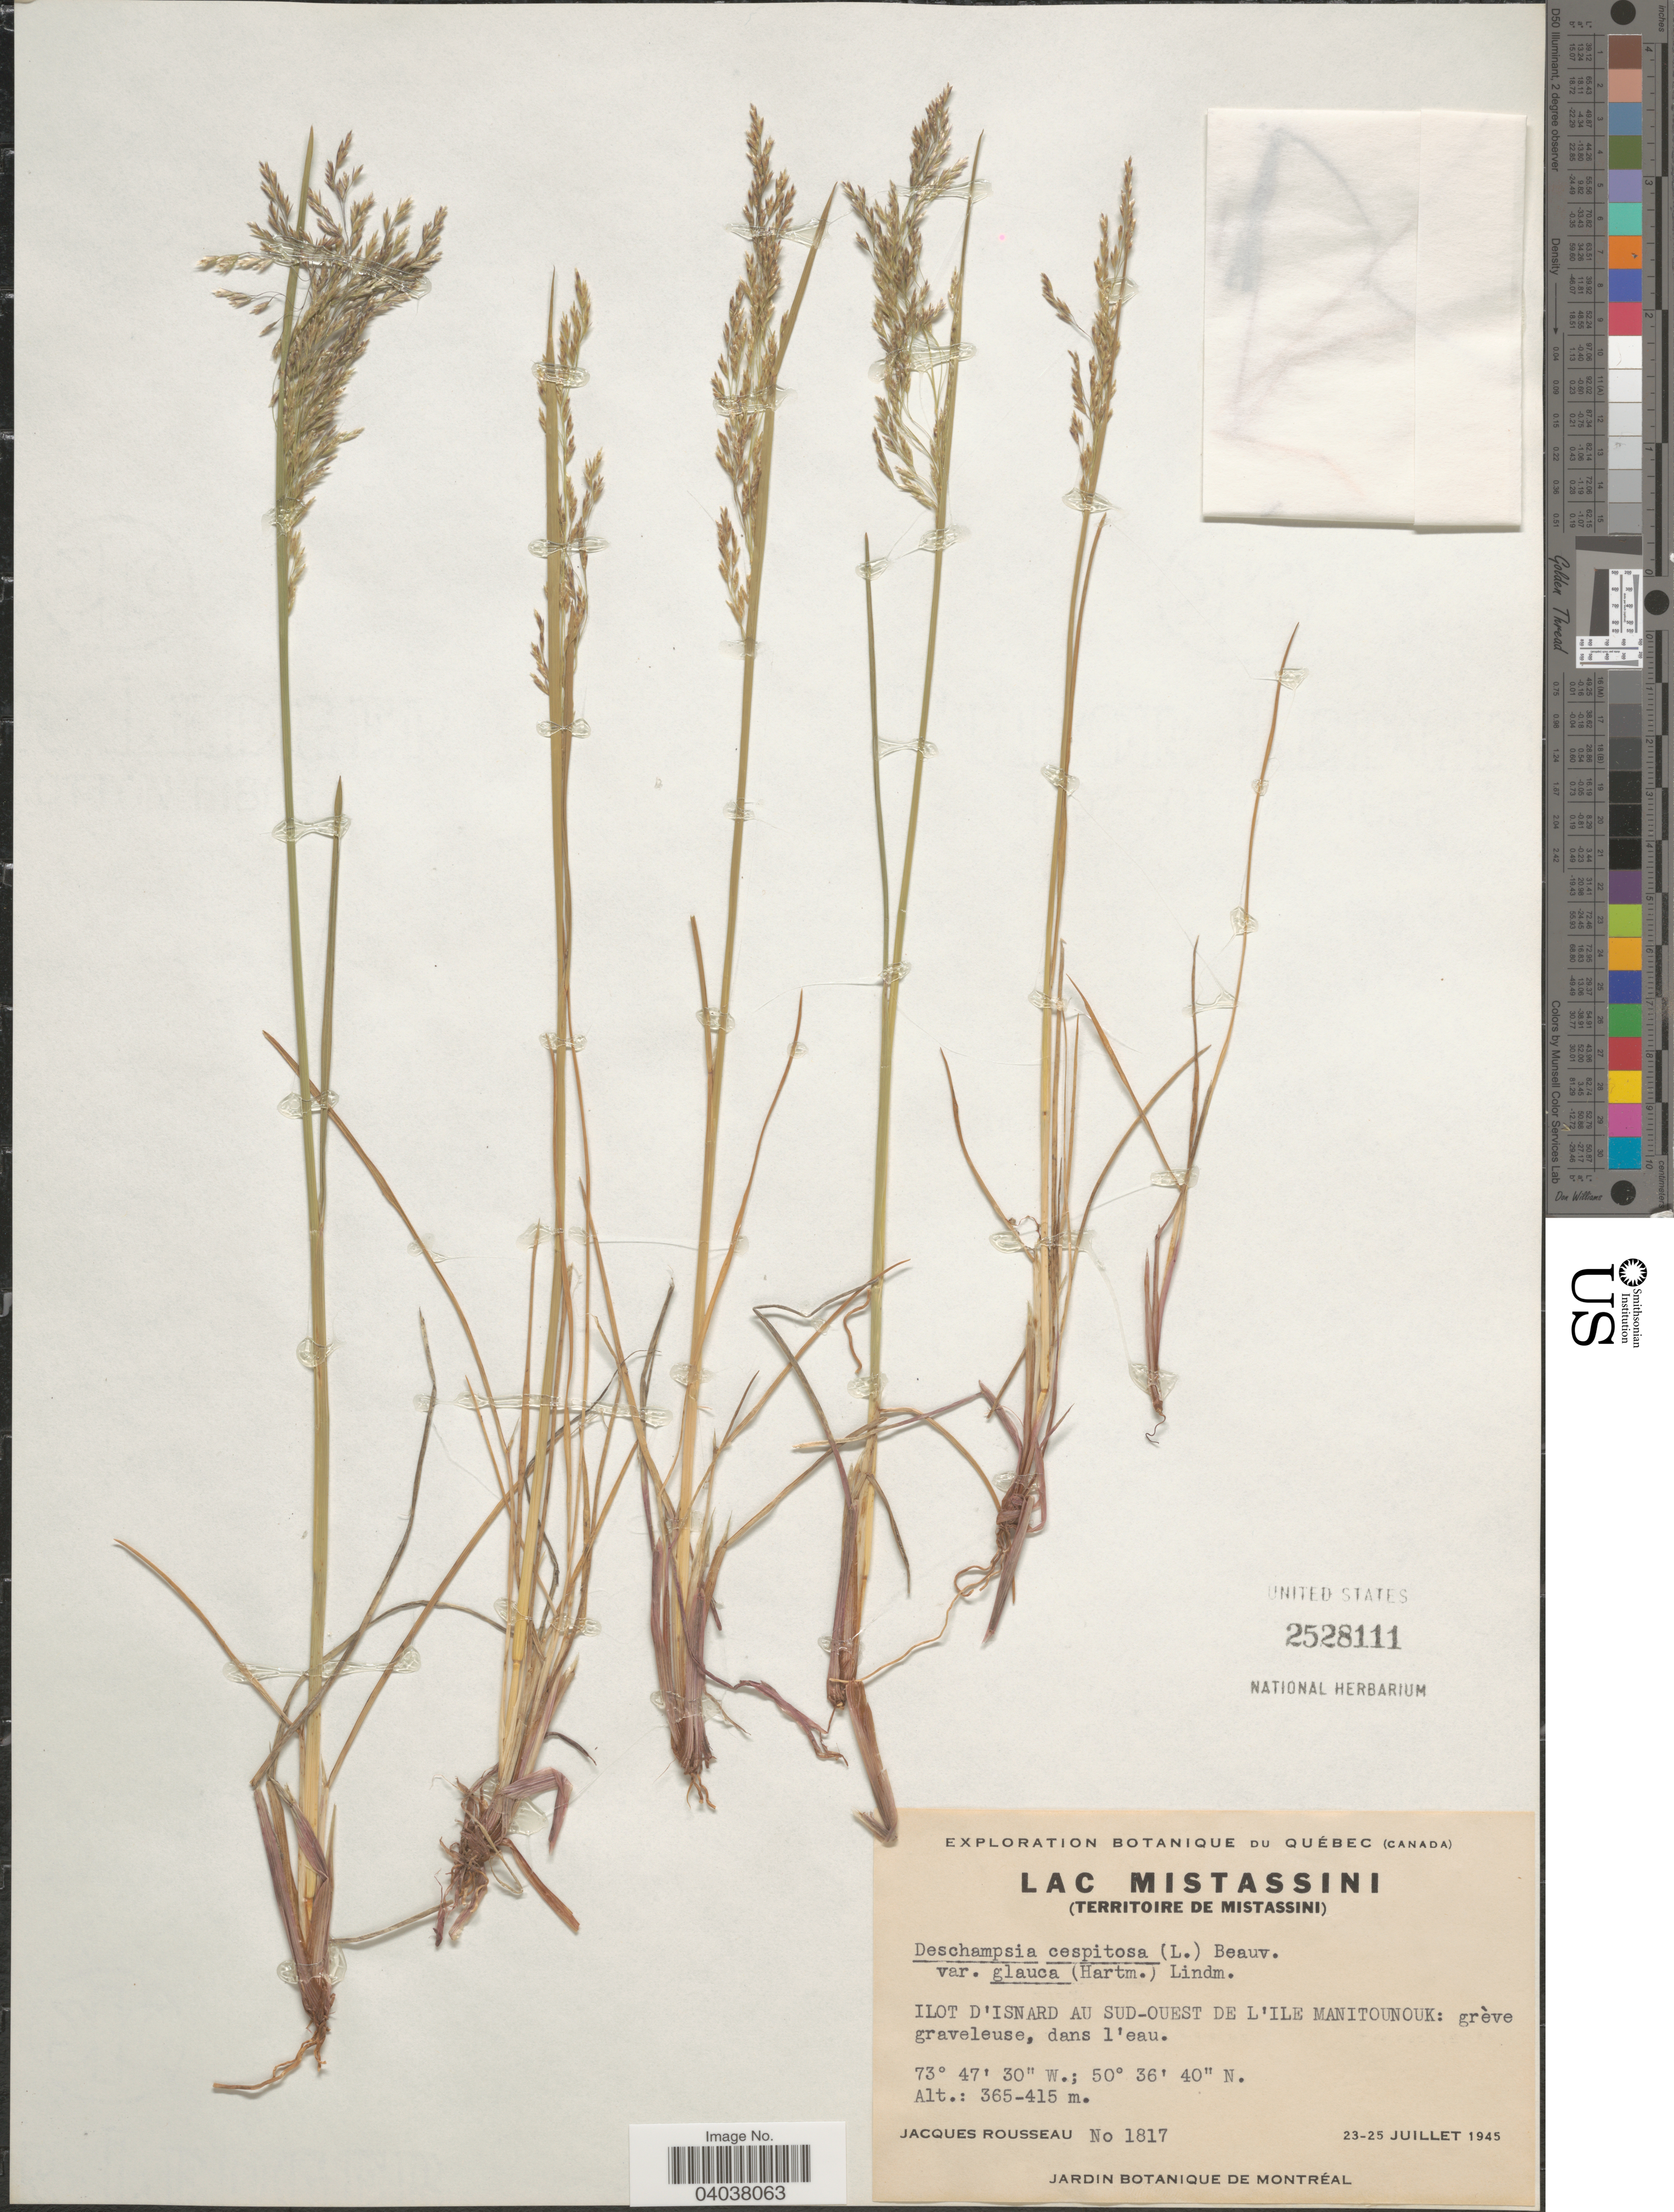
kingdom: Plantae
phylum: Tracheophyta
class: Liliopsida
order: Poales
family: Poaceae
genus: Deschampsia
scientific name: Deschampsia cespitosa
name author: (L.) P. Beauv.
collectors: J. Rousseau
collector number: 1817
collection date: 1945-07-23/1945-07-25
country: Canada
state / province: Quebec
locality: Lac Mistassini (Territoire de Mistassini). Ilot d'Isnard au Sud-Ouest de l'Ile Manitounouk.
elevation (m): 365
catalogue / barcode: US 2528111